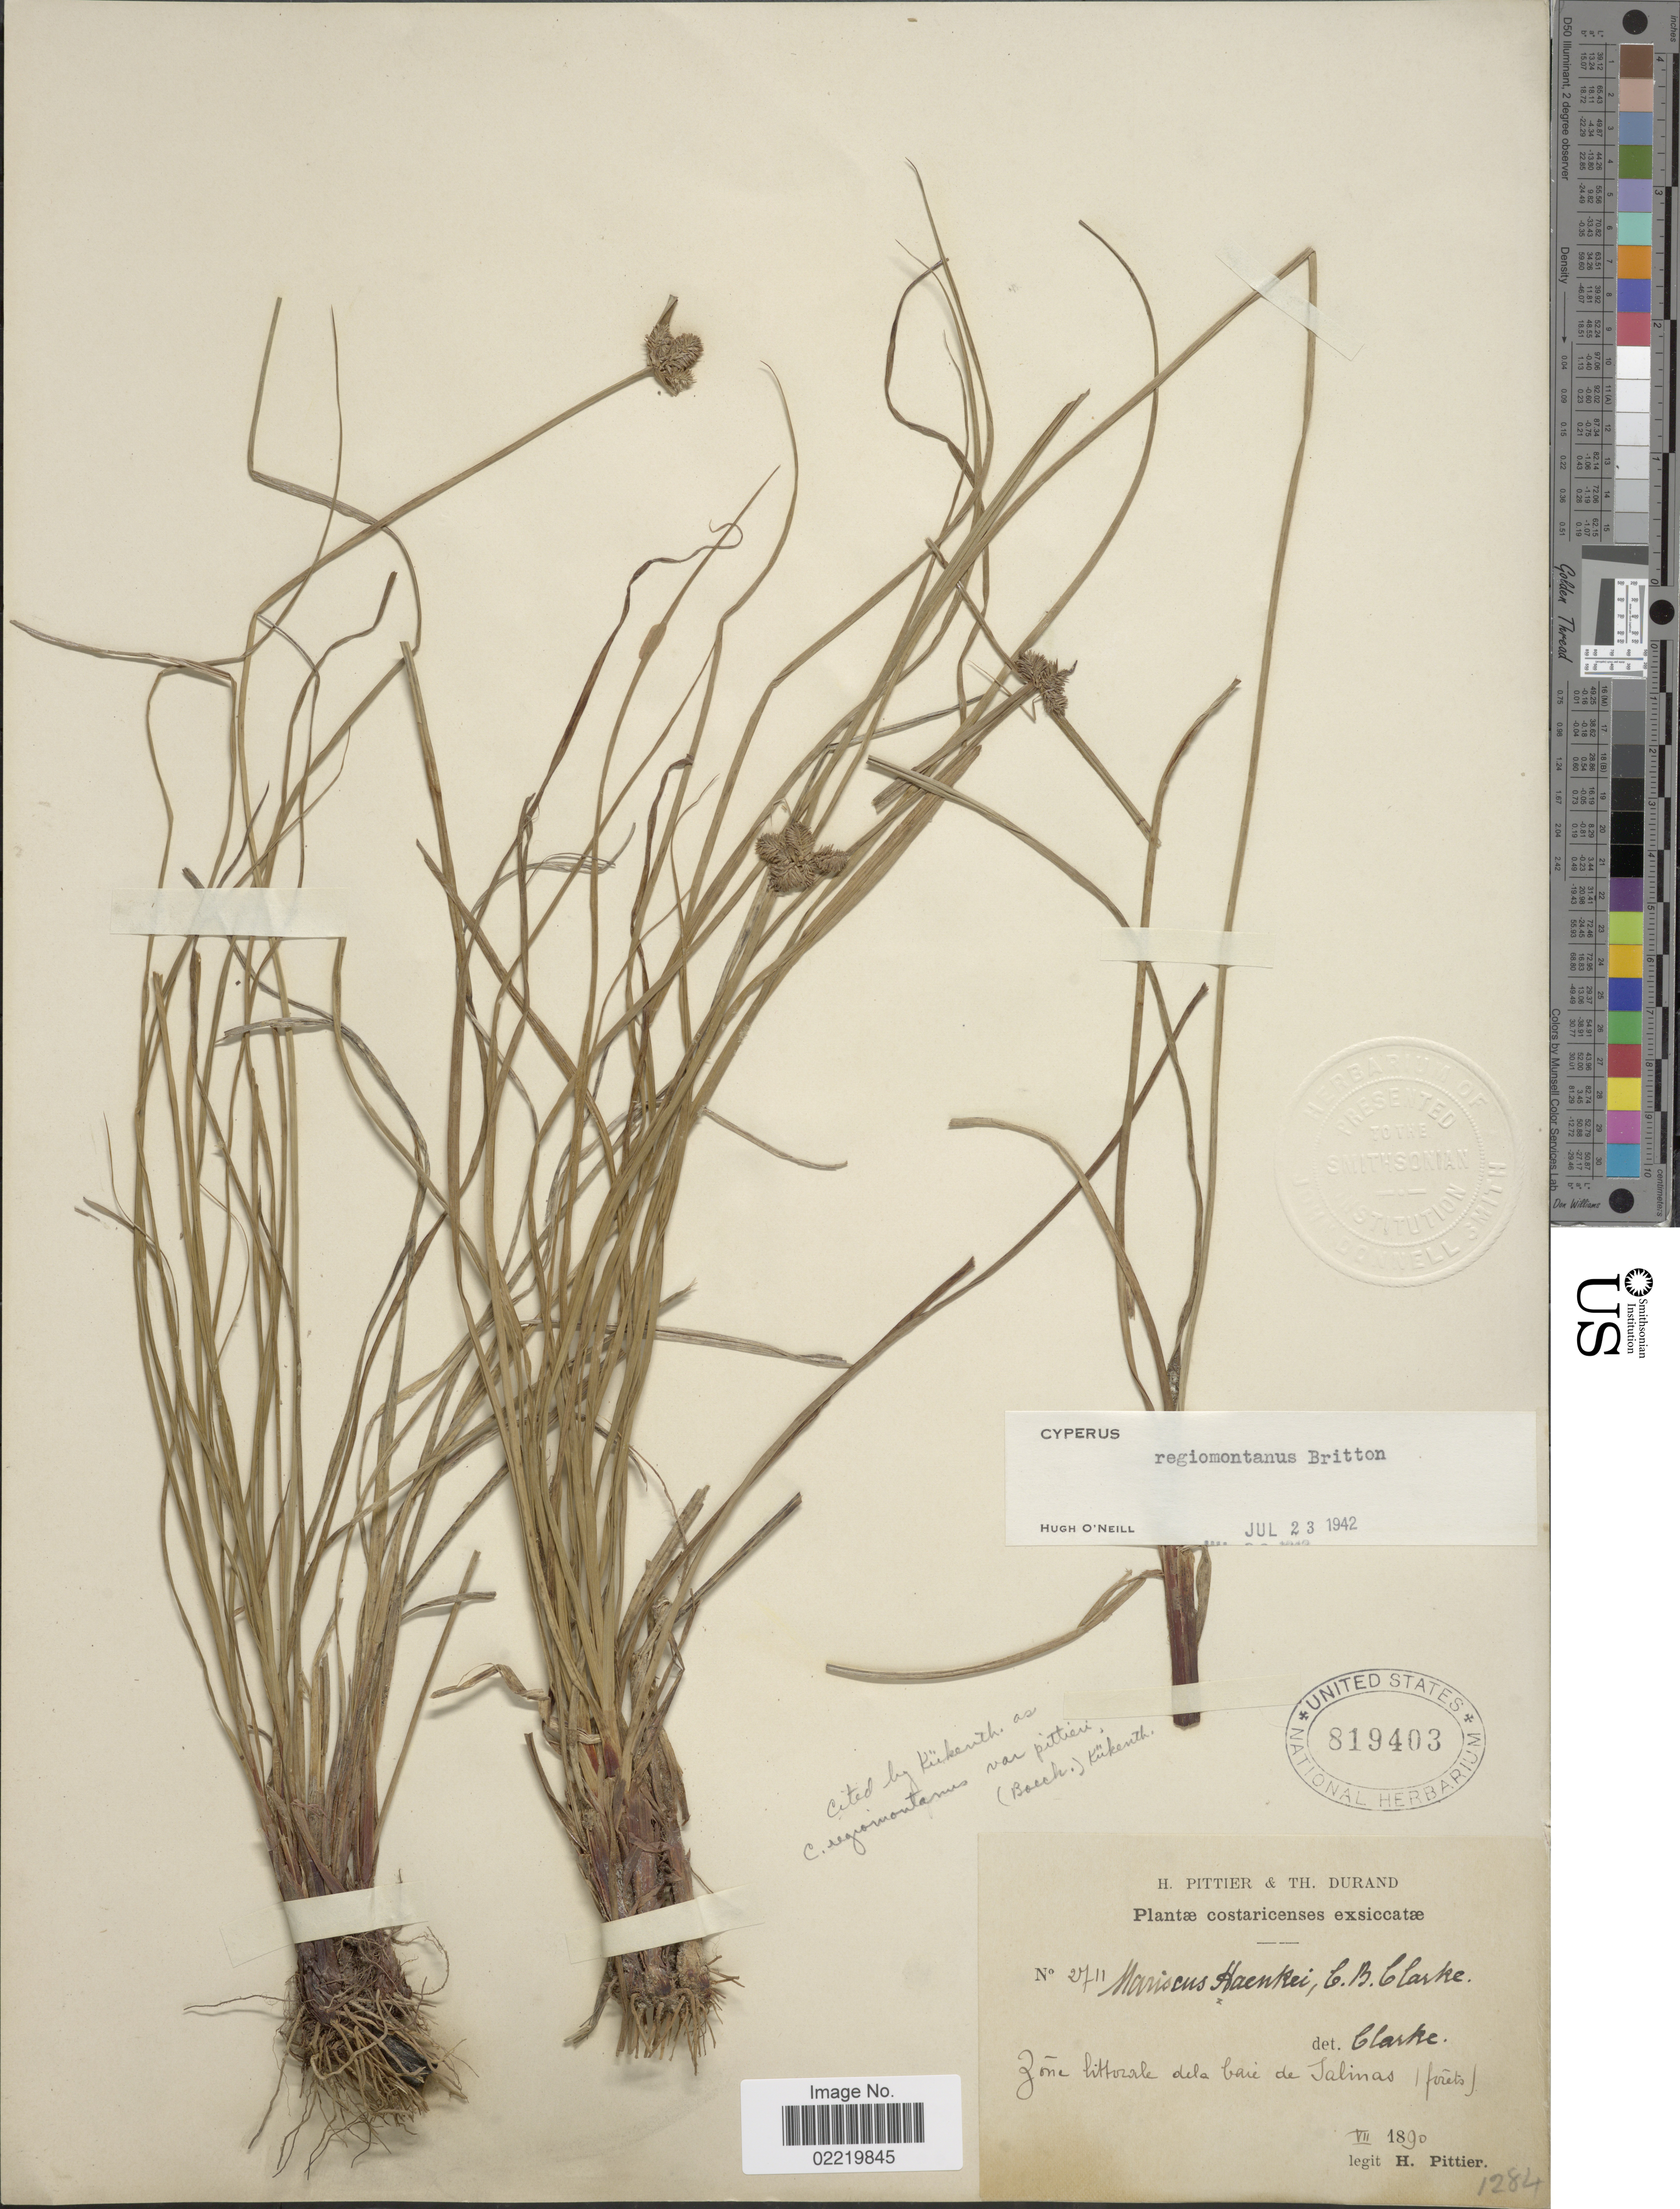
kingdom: Plantae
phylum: Tracheophyta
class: Liliopsida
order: Poales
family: Cyperaceae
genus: Cyperus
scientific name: Cyperus regiomontanus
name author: Britton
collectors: H. F. Pittier & T. Durand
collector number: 2711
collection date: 1890-07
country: Costa Rica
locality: Zone litorzale del baie de Salinas (forets)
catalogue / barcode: US 819403